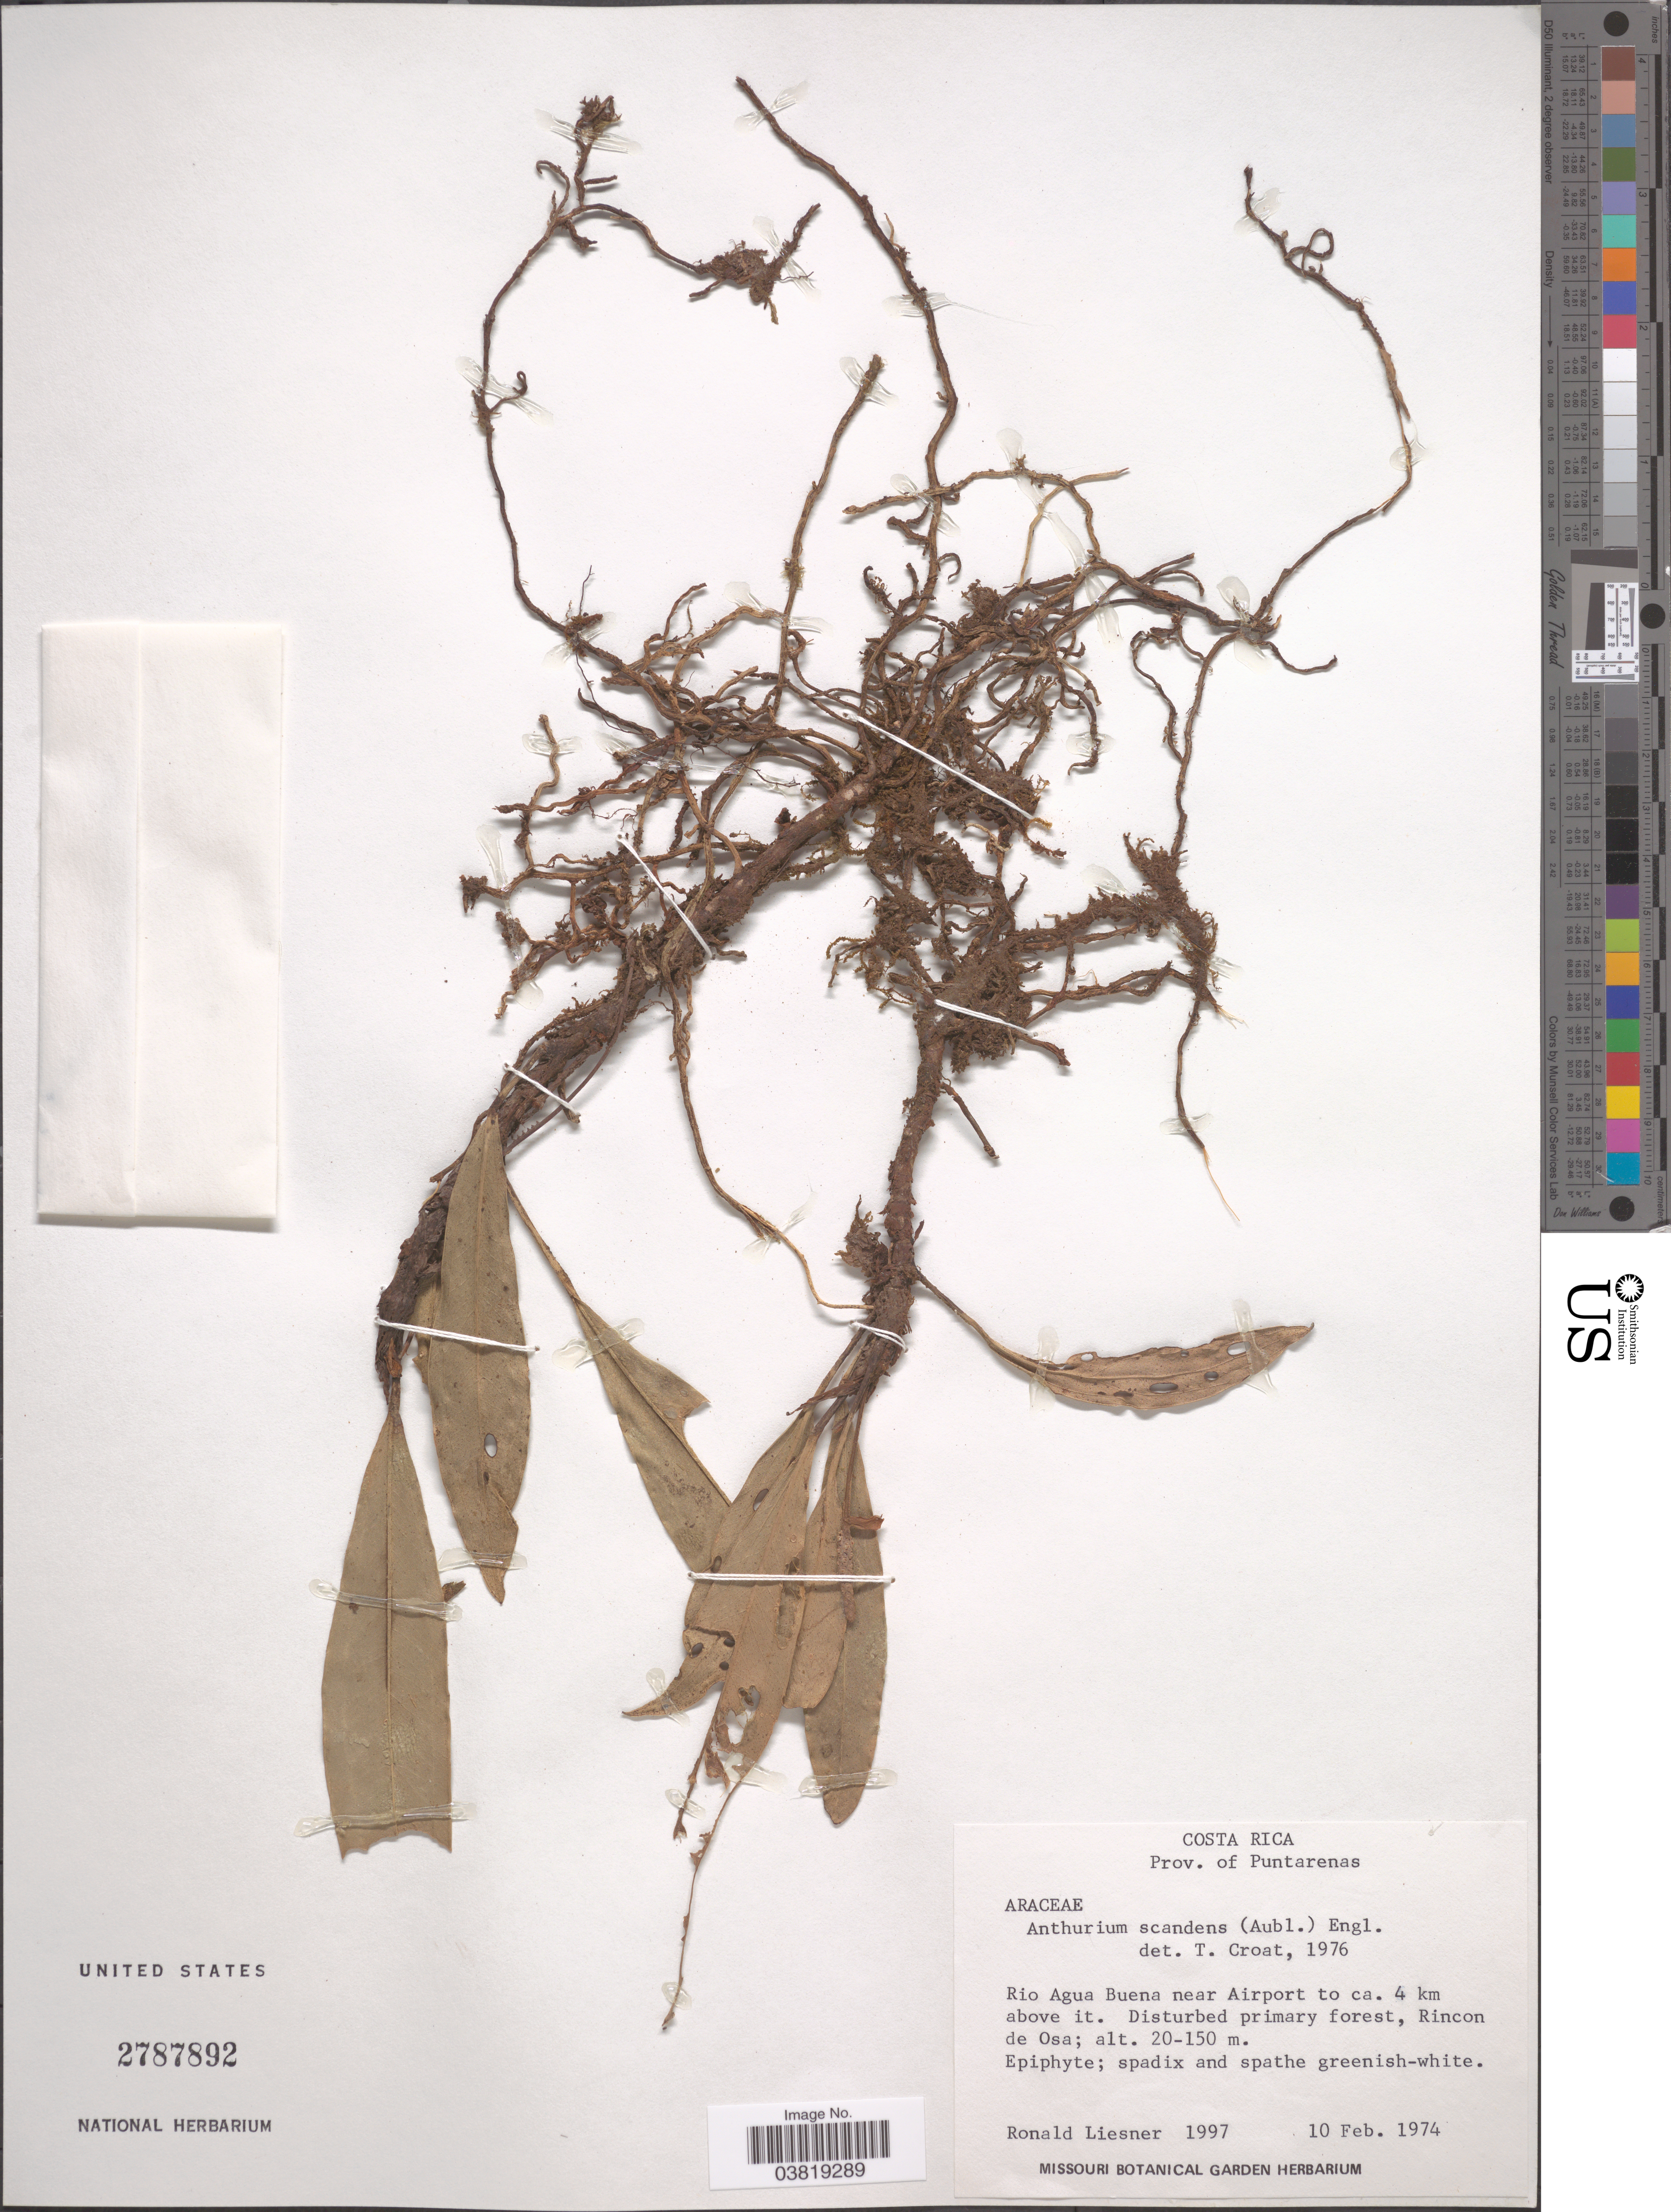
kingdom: Plantae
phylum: Tracheophyta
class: Liliopsida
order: Alismatales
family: Araceae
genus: Anthurium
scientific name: Anthurium scandens var. scandens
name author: (Aubl.) Engl.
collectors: R. L. Liesner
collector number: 1997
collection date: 1974-02-10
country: Costa Rica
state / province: Puntarenas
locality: Rio Agua Buena near Airport to ca. 4 km above it. Rincon de Osa.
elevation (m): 20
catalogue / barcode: US 2787892